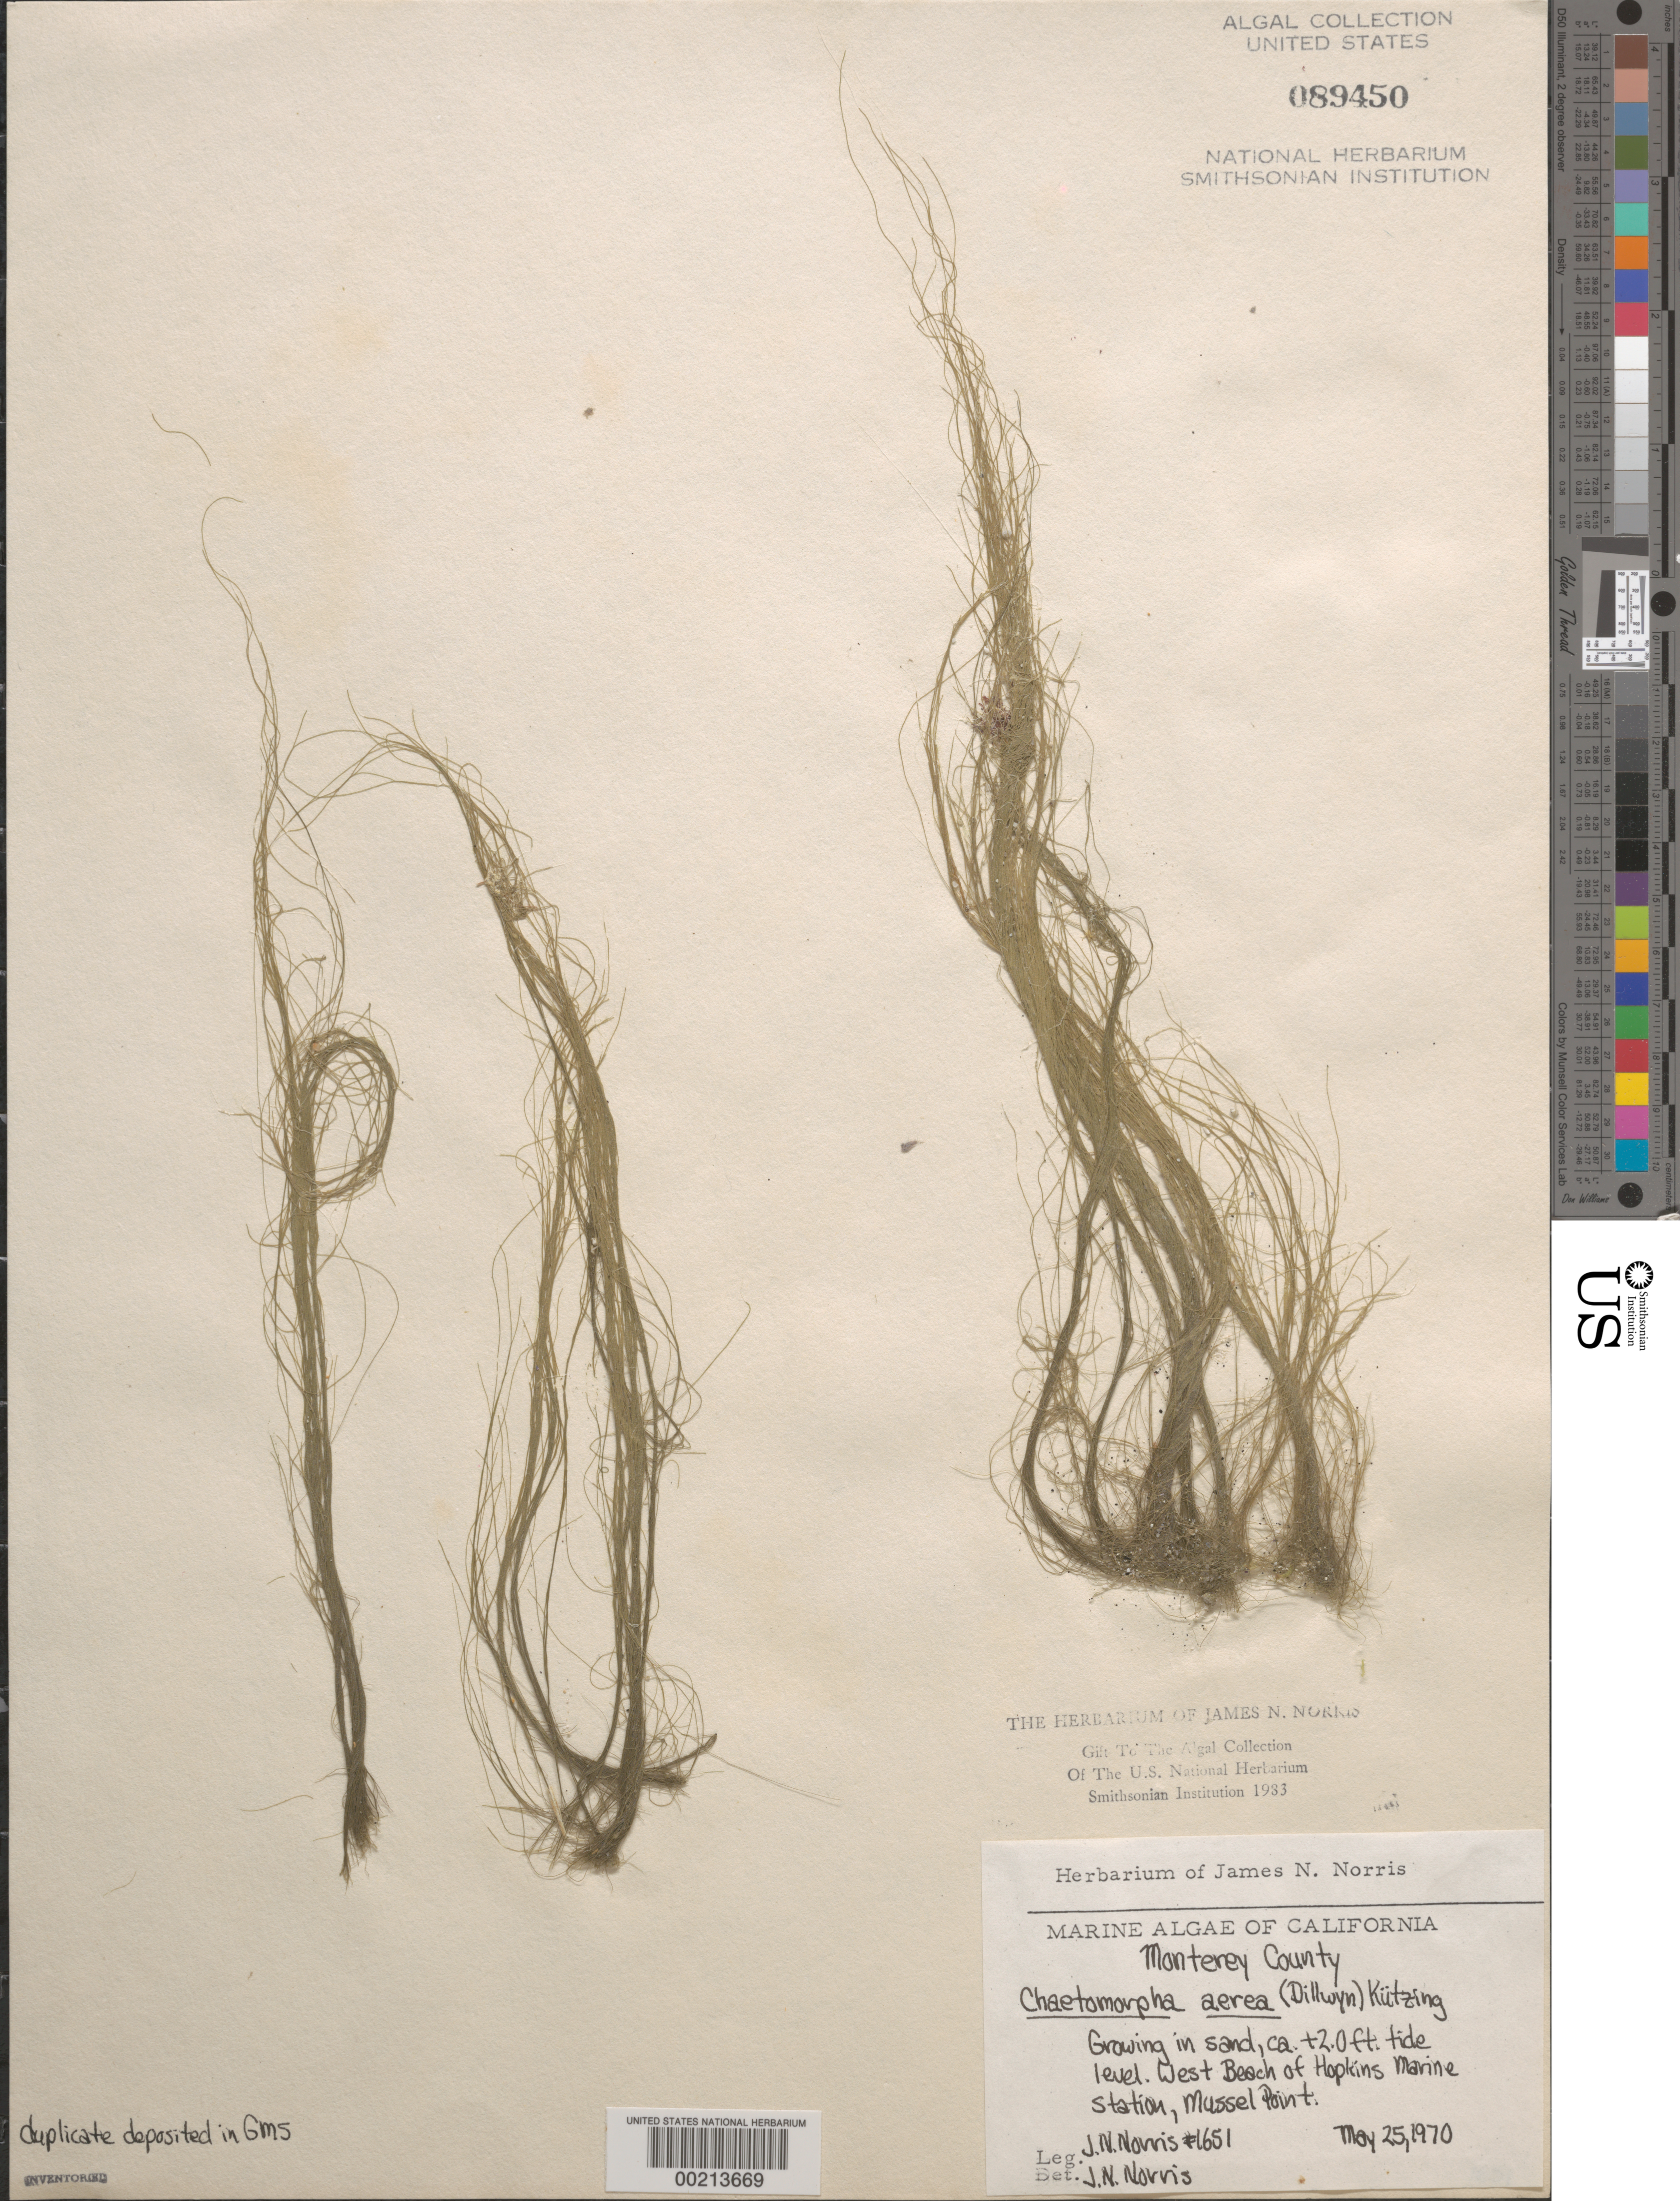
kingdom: Plantae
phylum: Chlorophyta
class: Ulvophyceae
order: Cladophorales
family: Cladophoraceae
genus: Chaetomorpha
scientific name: Chaetomorpha aerea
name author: (Dillwyn) Kütz.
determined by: Norris, James N.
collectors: J. N. Norris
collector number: JN-1651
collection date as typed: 25 May 1970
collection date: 1970-05-25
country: United States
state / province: California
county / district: Monterey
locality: West Beach, Hopkins Marine Station, Mussel Point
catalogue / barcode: US 89450